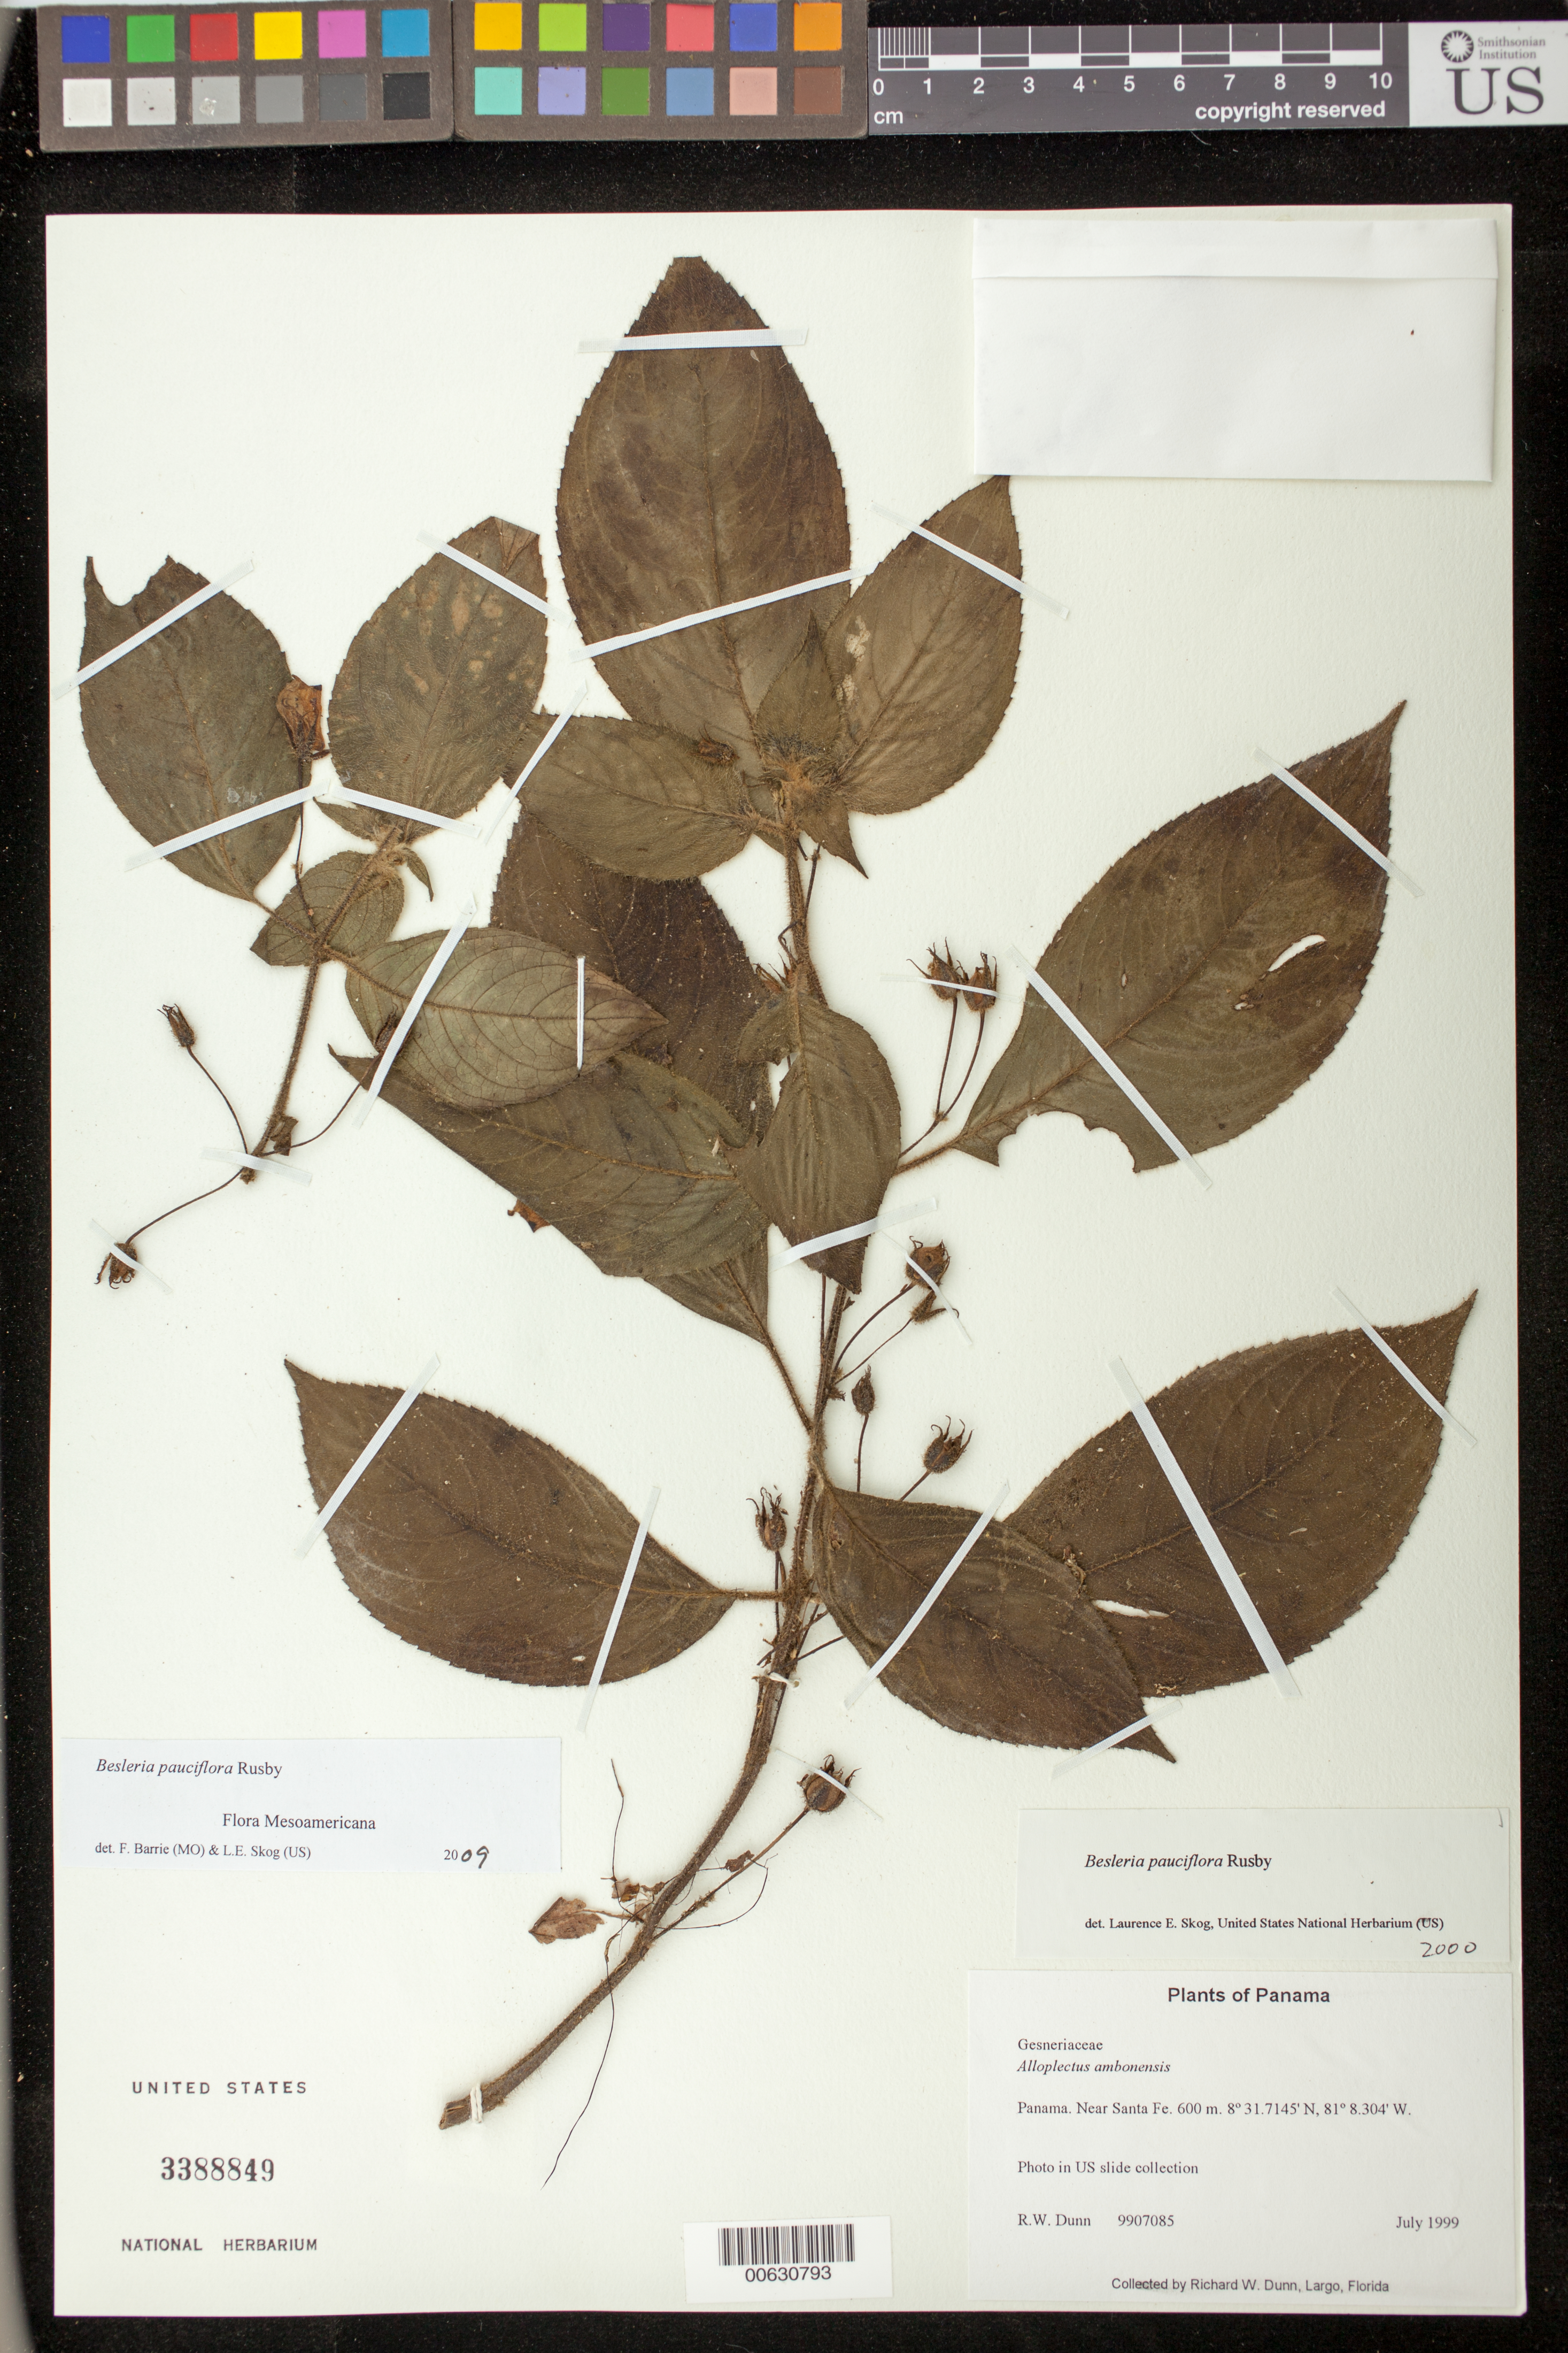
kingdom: Plantae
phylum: Tracheophyta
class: Magnoliopsida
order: Lamiales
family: Gesneriaceae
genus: Besleria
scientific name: Besleria pauciflora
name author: Rusby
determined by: Skog, Laurence E.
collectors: R. Dunn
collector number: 9907085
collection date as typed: Jul 1999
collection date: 1999-07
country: Panama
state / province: Veraguas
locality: Near Santa Fe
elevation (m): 600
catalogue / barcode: US 3388849